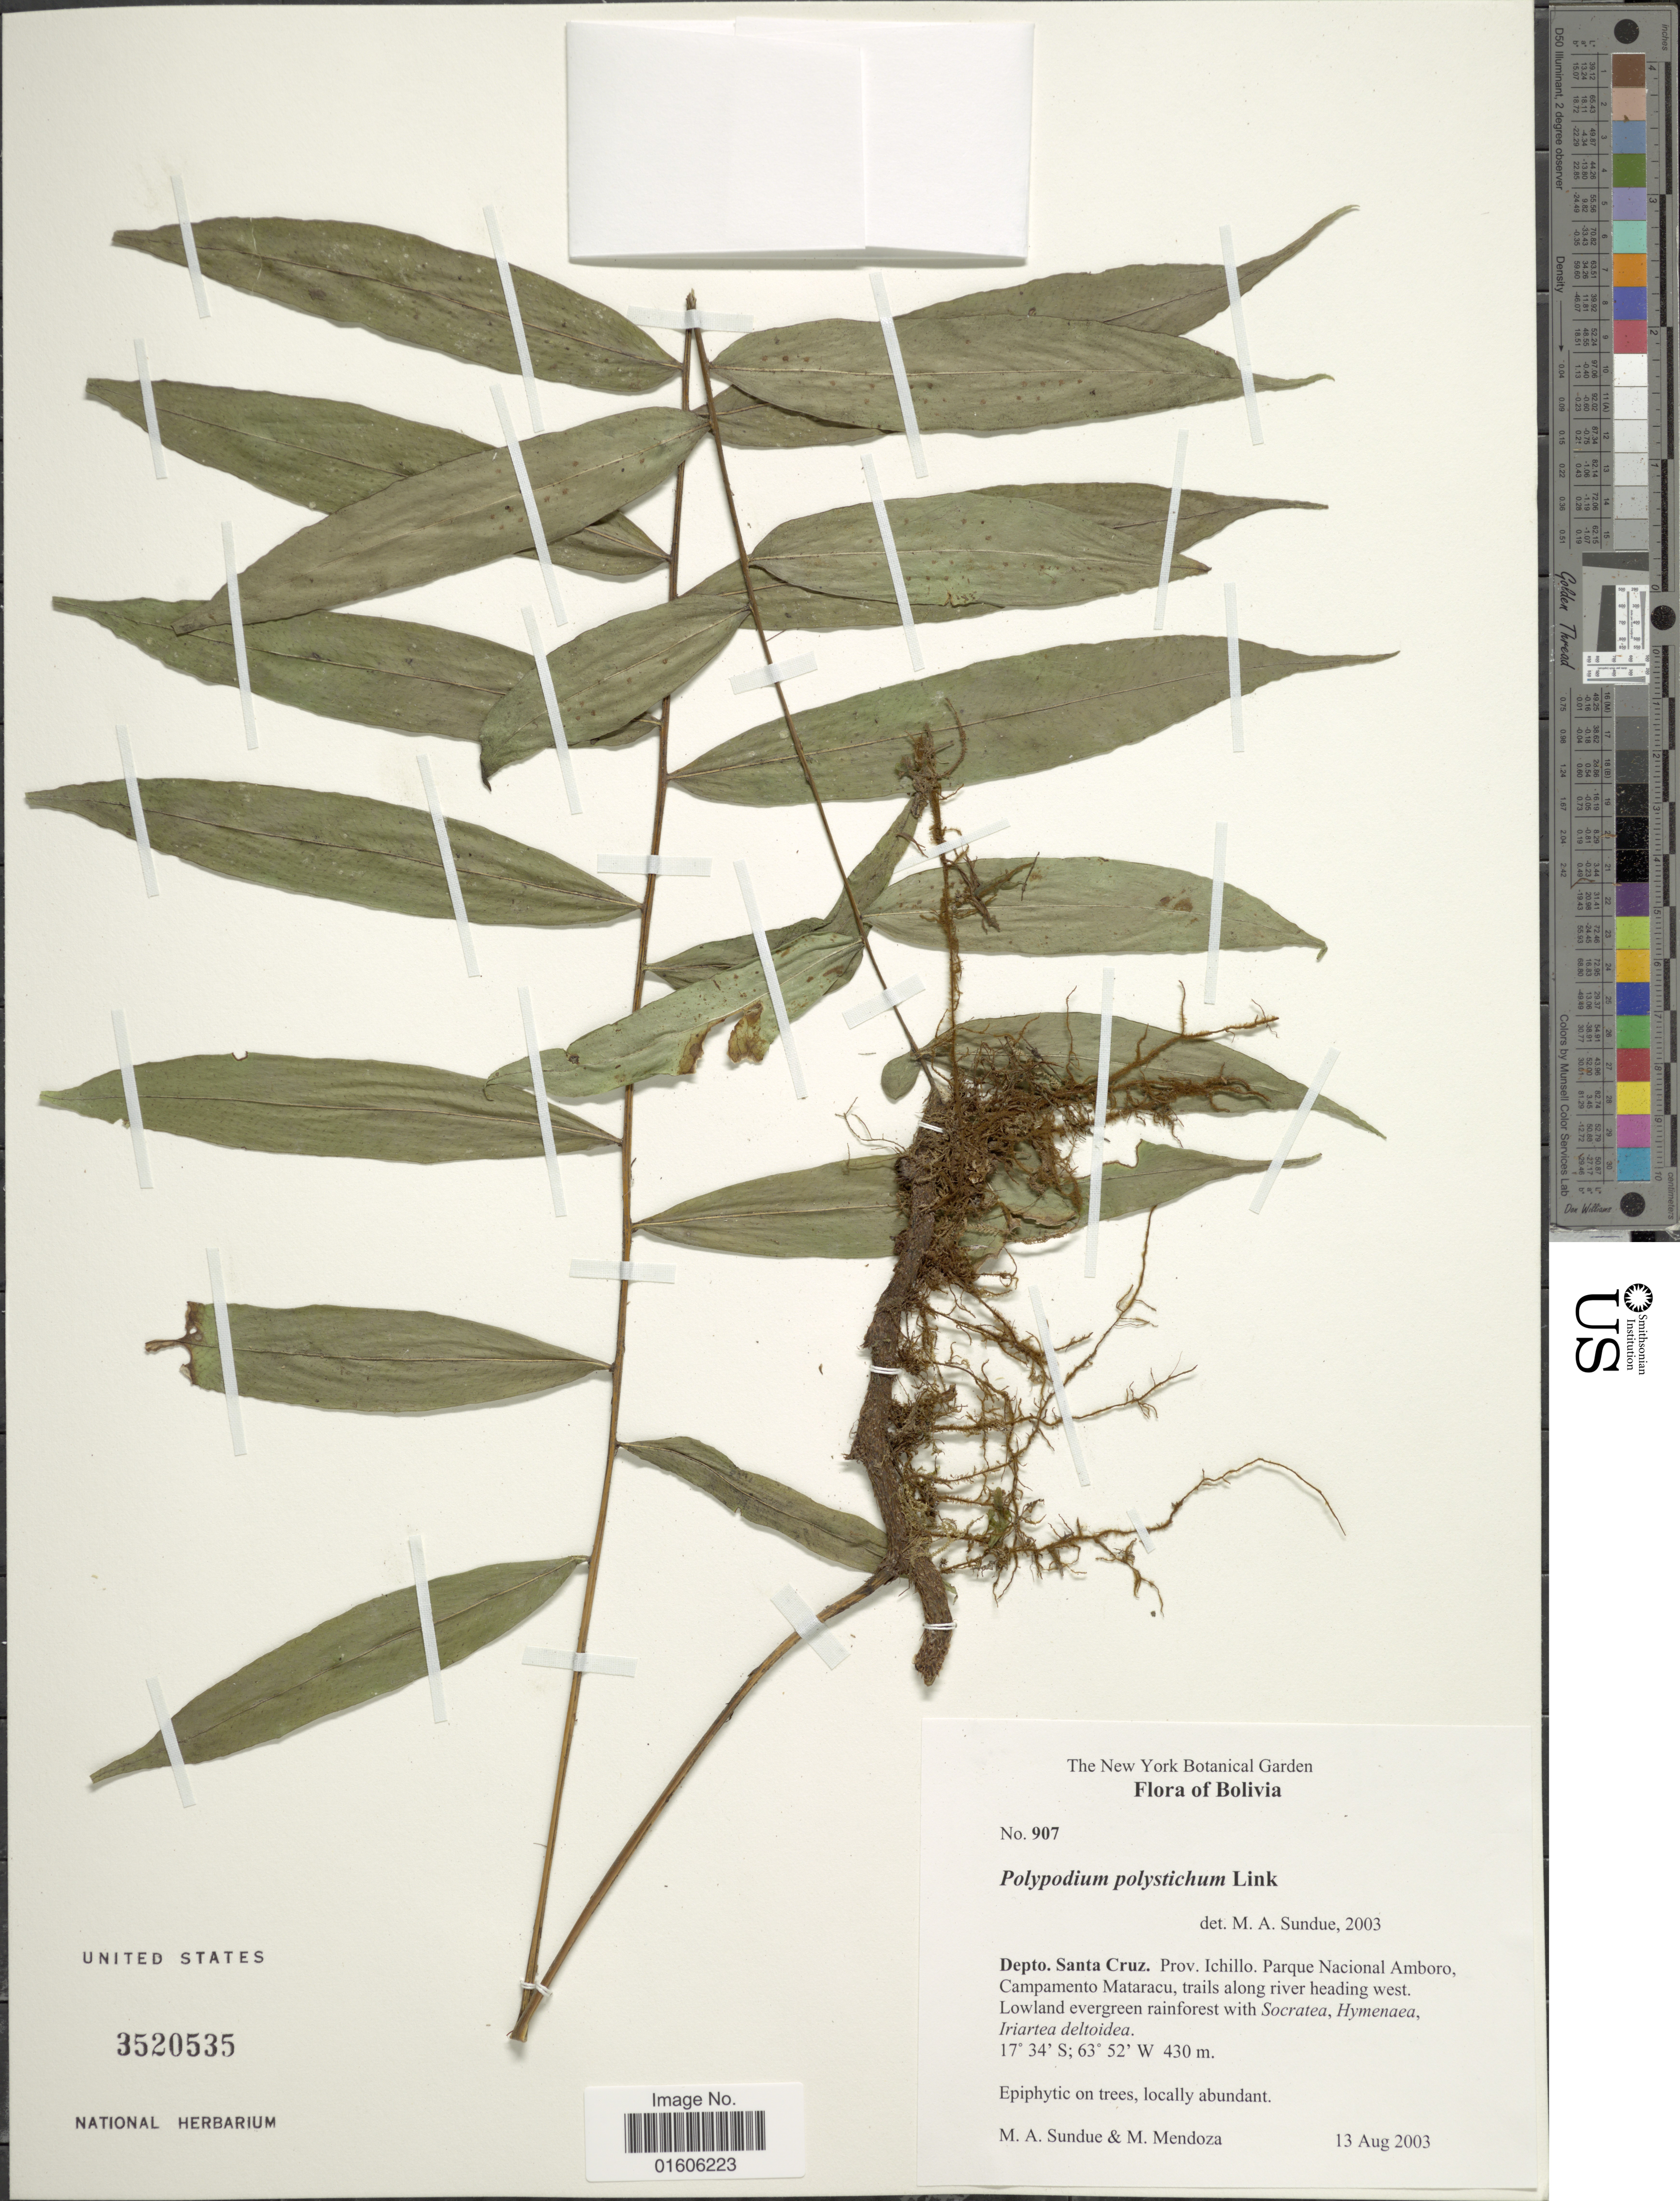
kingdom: Plantae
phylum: Tracheophyta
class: Polypodiopsida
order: Polypodiales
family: Polypodiaceae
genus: Serpocaulon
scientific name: Serpocaulon fraxinifolium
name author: (Jacq.) A.R. Sm.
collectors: M. Sundue & M. Mendoza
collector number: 907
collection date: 2003-08-13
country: Bolivia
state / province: Santa Cruz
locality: Prov. Ichillo. Parque Nacional Amboro, Campamento Mataracu, trails along river heading west.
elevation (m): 430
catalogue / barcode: US 3520535